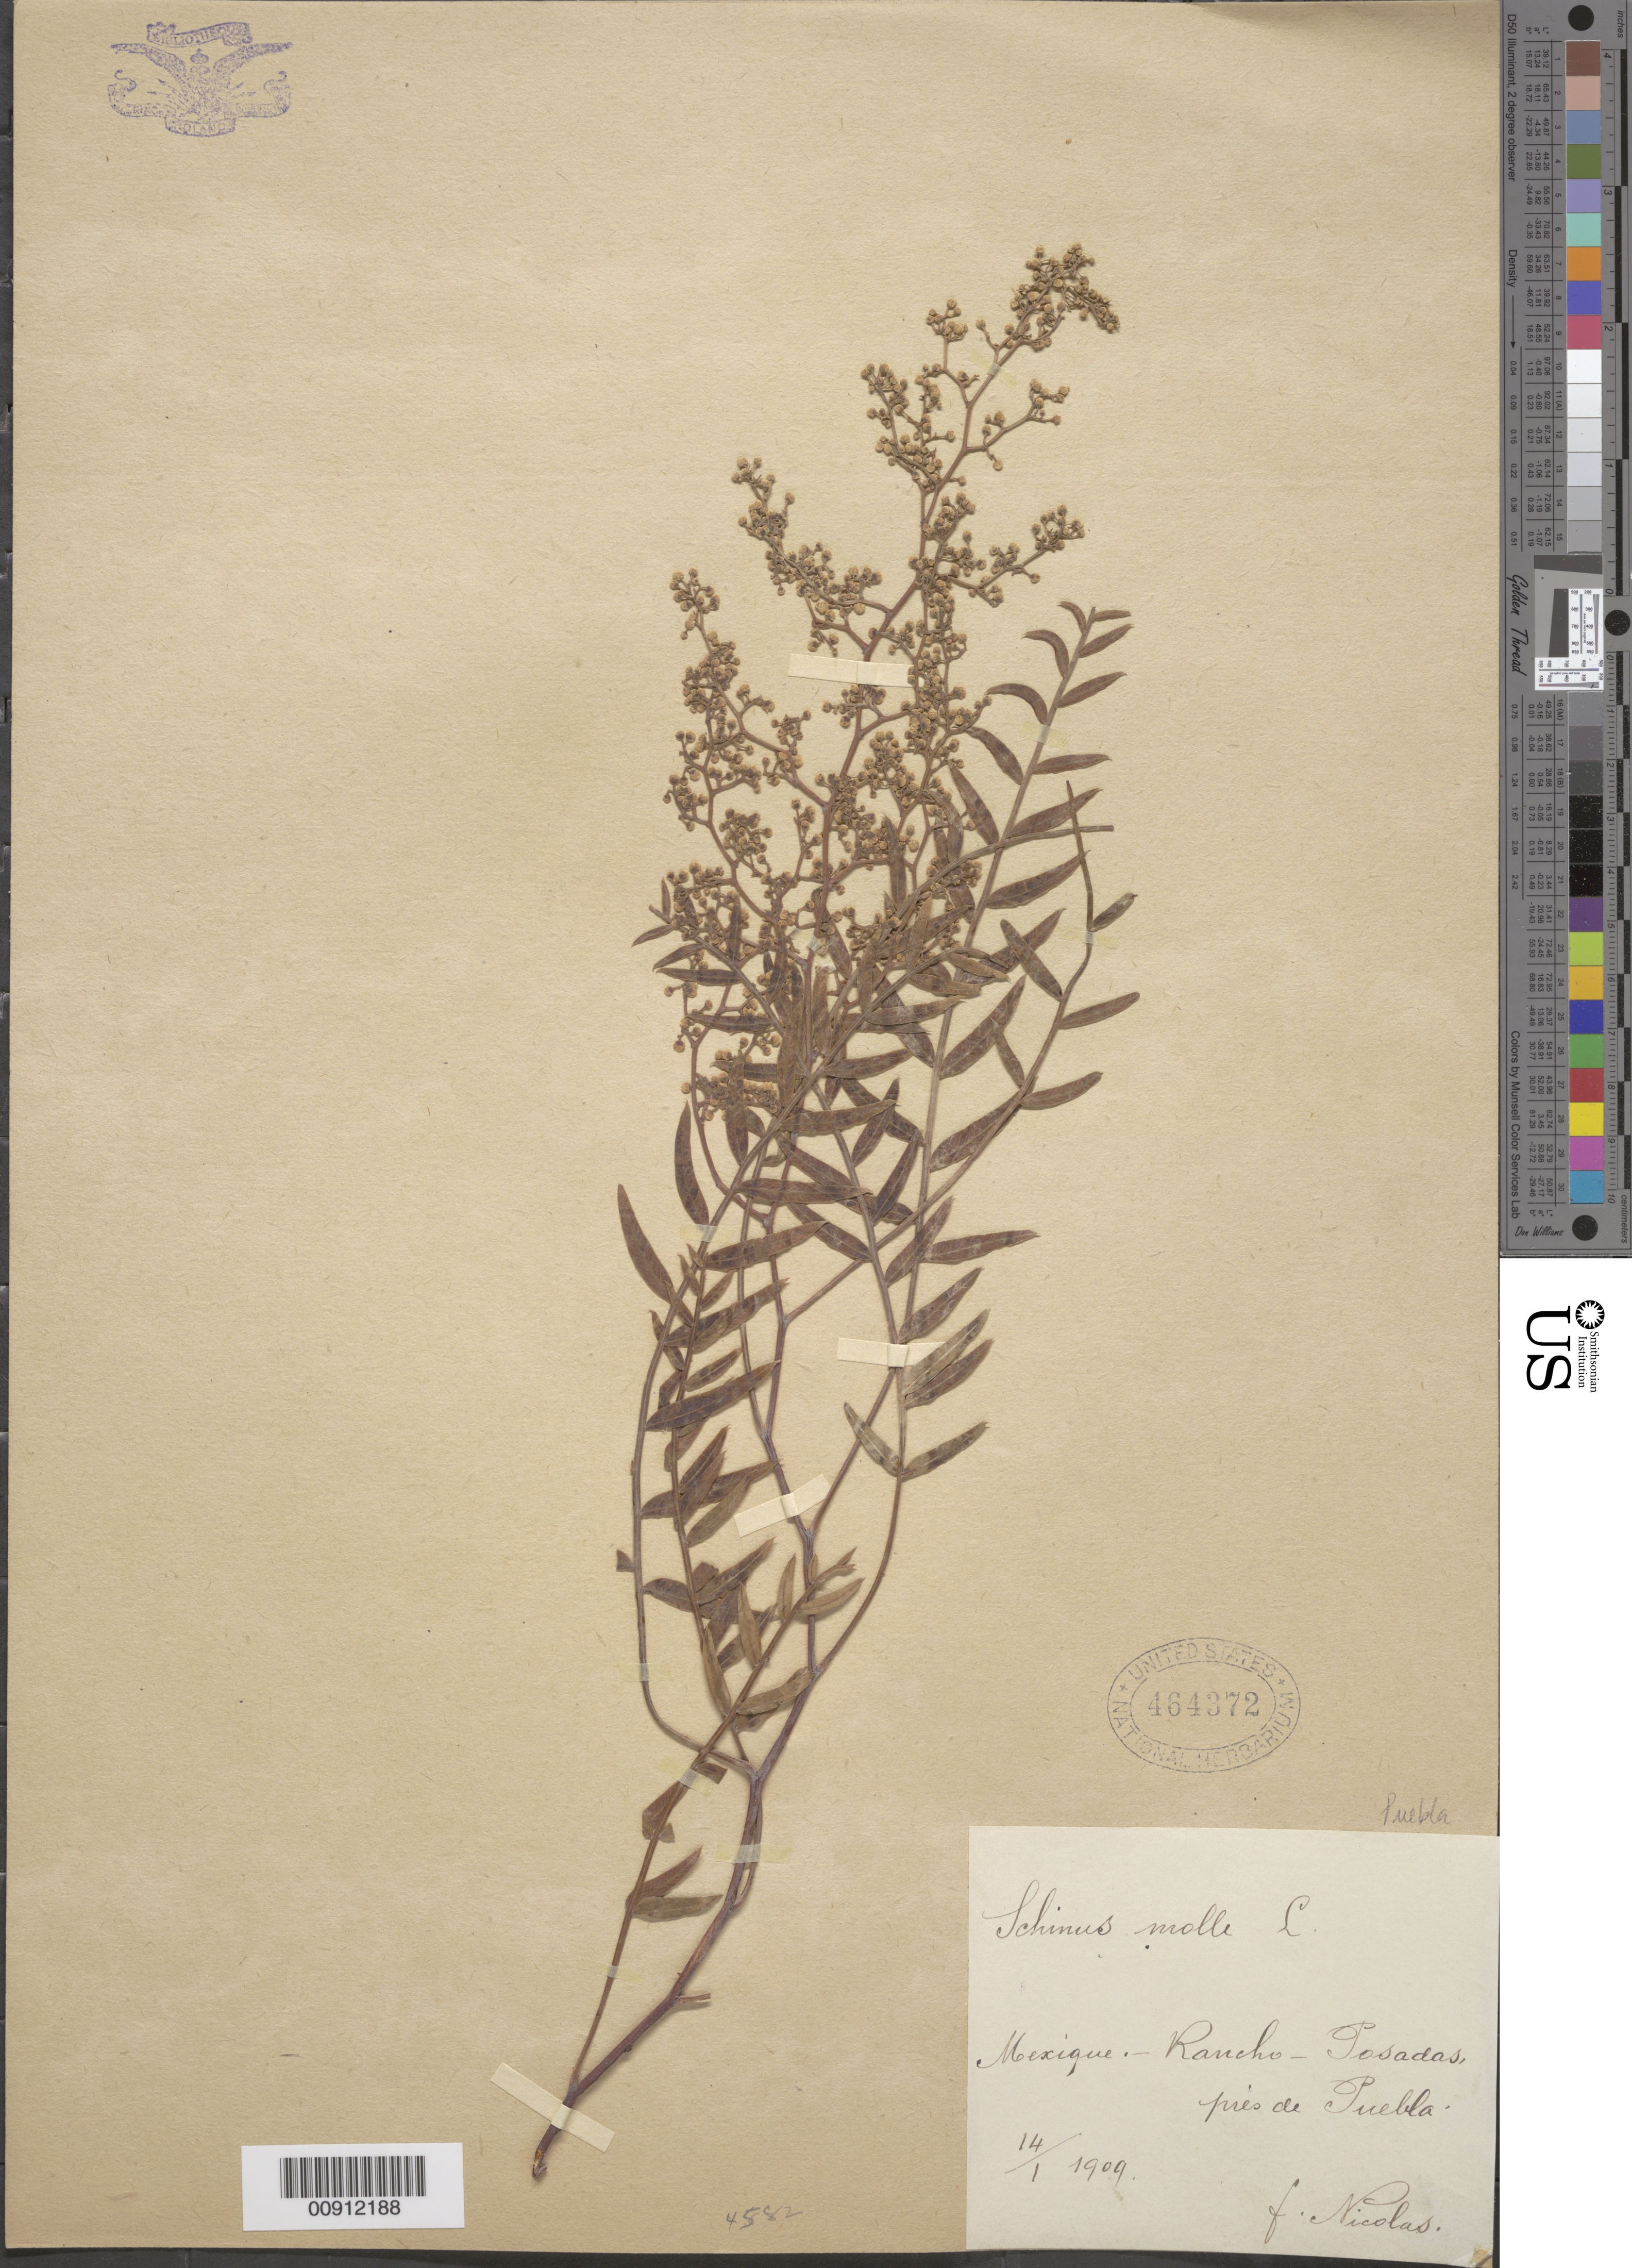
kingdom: Plantae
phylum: Tracheophyta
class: Magnoliopsida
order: Sapindales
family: Anacardiaceae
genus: Schinus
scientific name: Schinus areira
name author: L.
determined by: Mitchell, John D.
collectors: B. Nicolas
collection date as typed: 14 Jan 1909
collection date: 1909-01-14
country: Mexico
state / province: Puebla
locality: Rancho - Posadas près de Puebla.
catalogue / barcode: US 464372